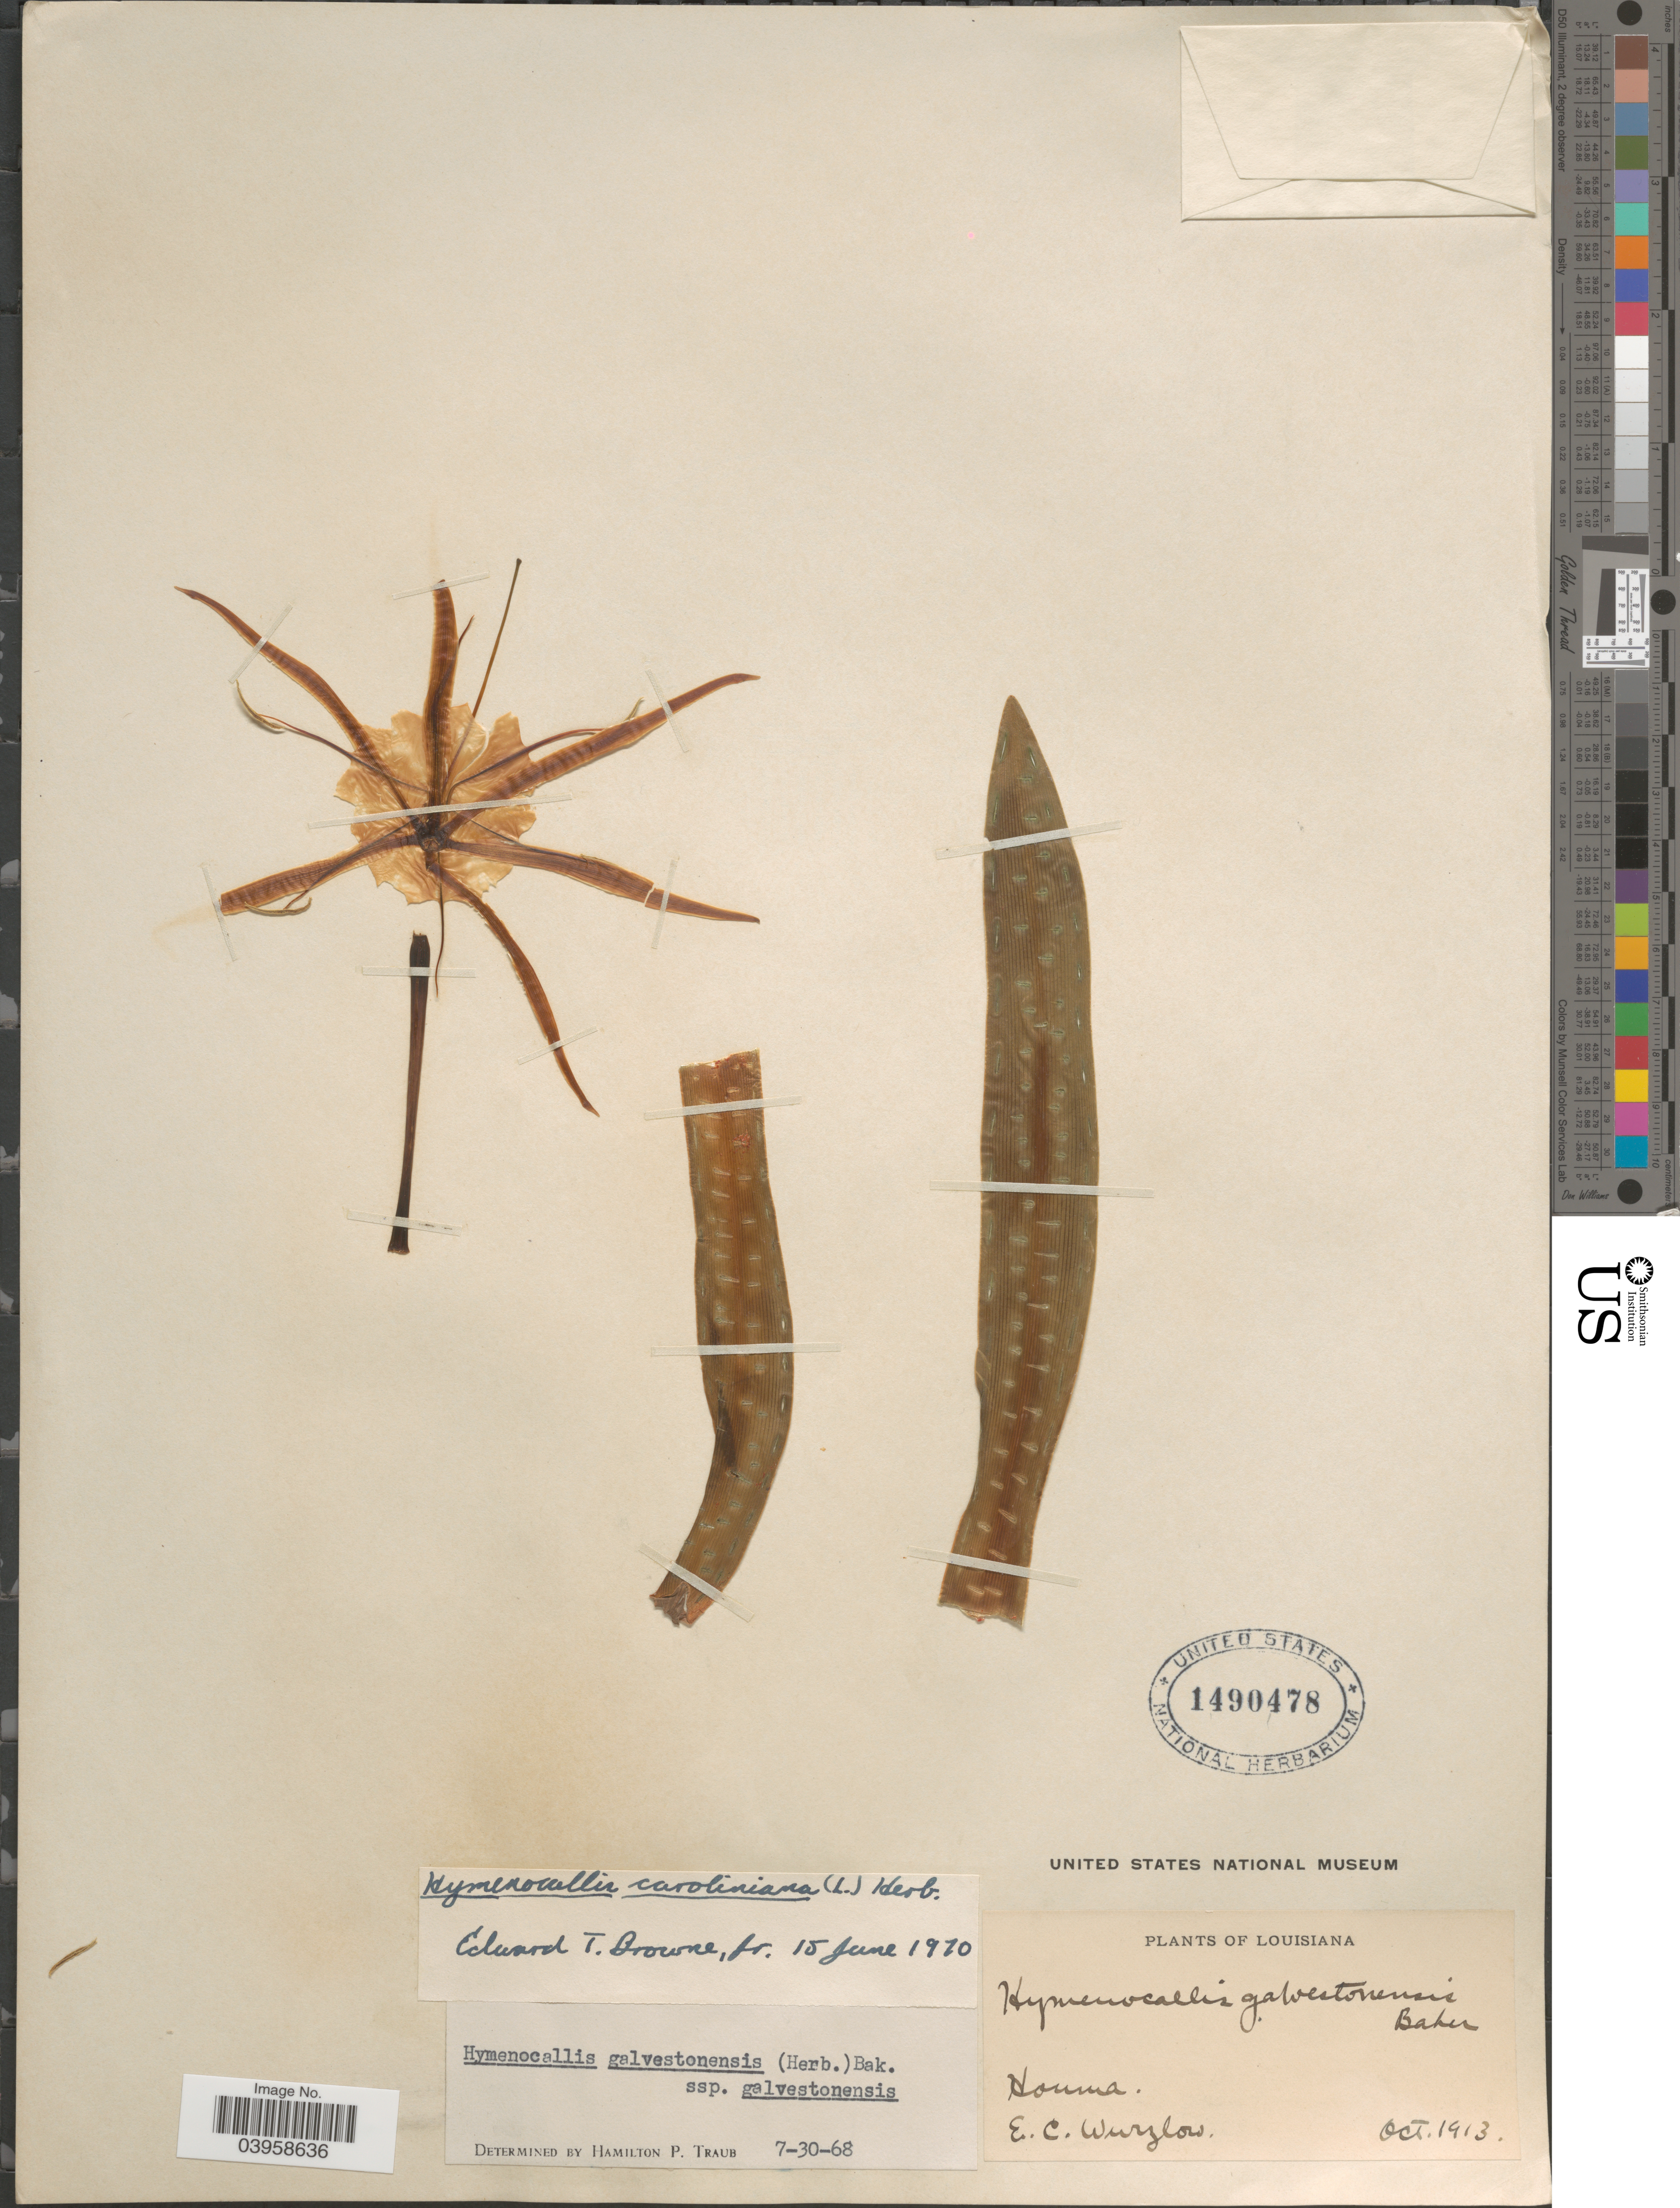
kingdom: Plantae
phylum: Tracheophyta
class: Liliopsida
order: Asparagales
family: Amaryllidaceae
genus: Hymenocallis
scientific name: Hymenocallis caroliniana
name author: (L.) Herb.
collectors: E. Wurzlow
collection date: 1913-10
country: United States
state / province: Louisiana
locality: Houma.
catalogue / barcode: US 1490478